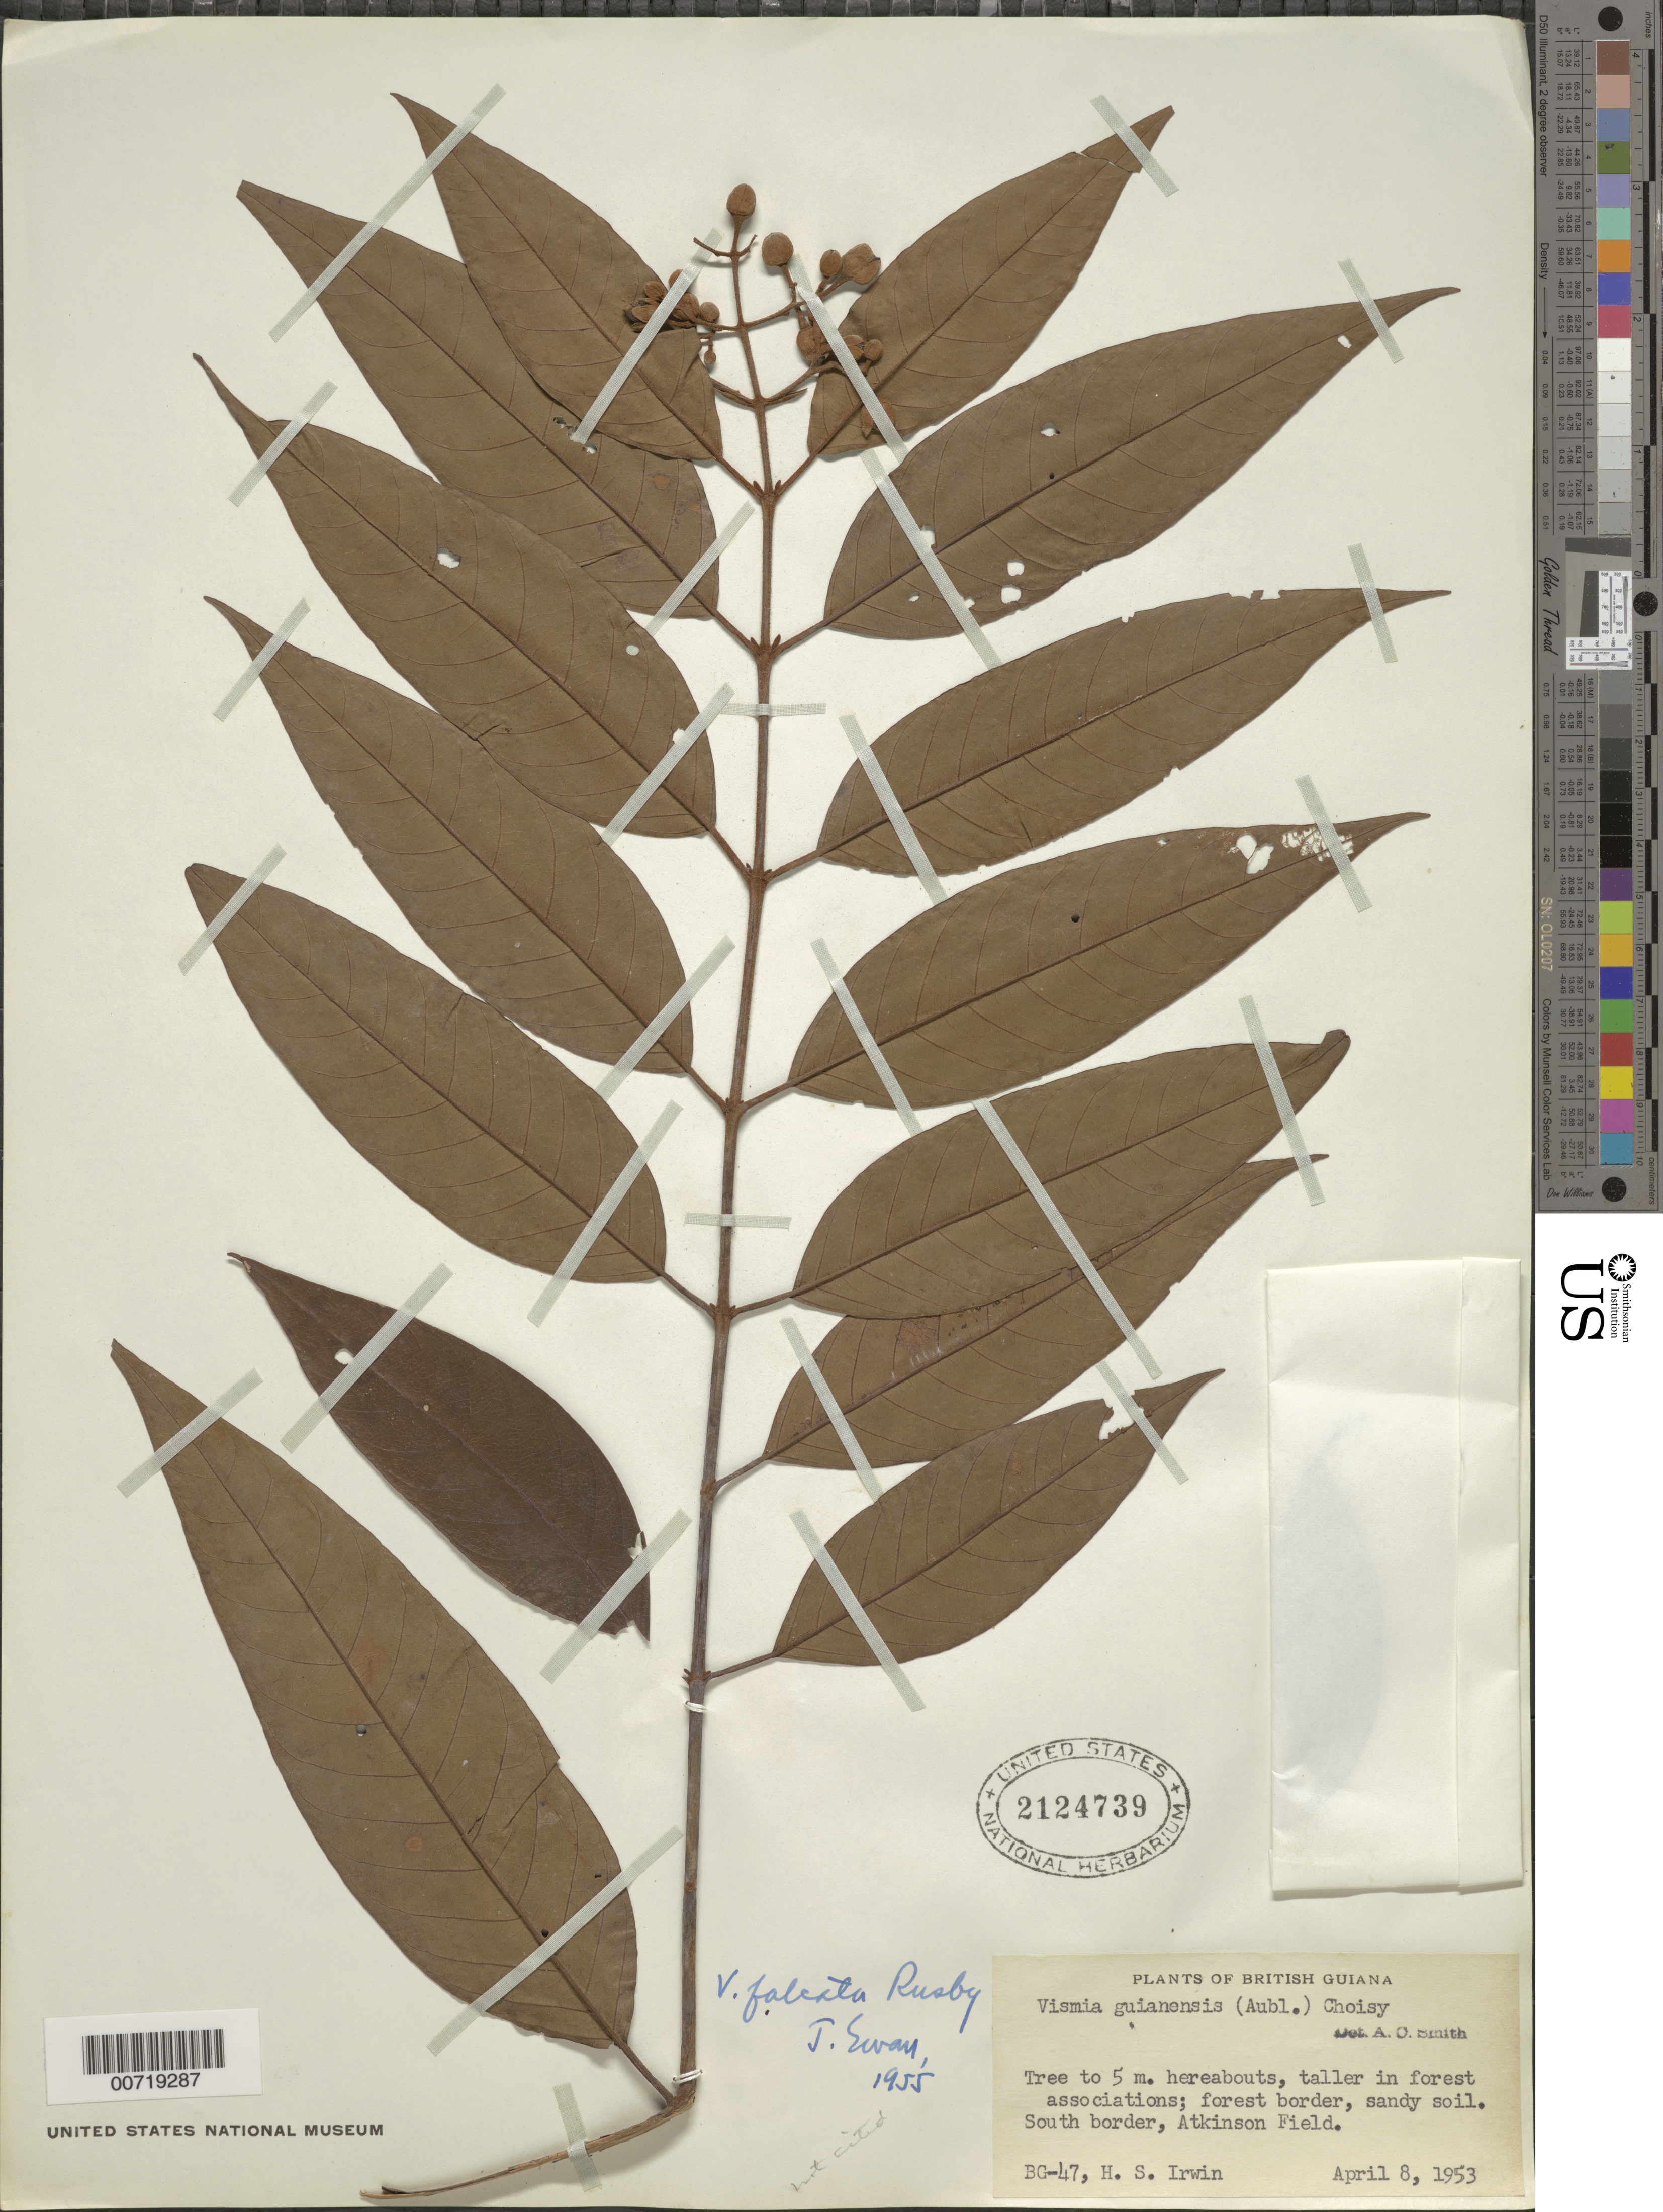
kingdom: Plantae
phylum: Tracheophyta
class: Magnoliopsida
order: Malpighiales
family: Hypericaceae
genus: Vismia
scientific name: Vismia falcata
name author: Rusby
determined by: Ewan, J. A.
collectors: H. Irwin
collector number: BG 47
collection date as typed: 8-Apr-53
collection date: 1953-04-08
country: Guyana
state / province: Demerara-Mahaica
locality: Atkinson Field, S border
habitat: Forest border, sandy soil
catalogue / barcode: US 2124739